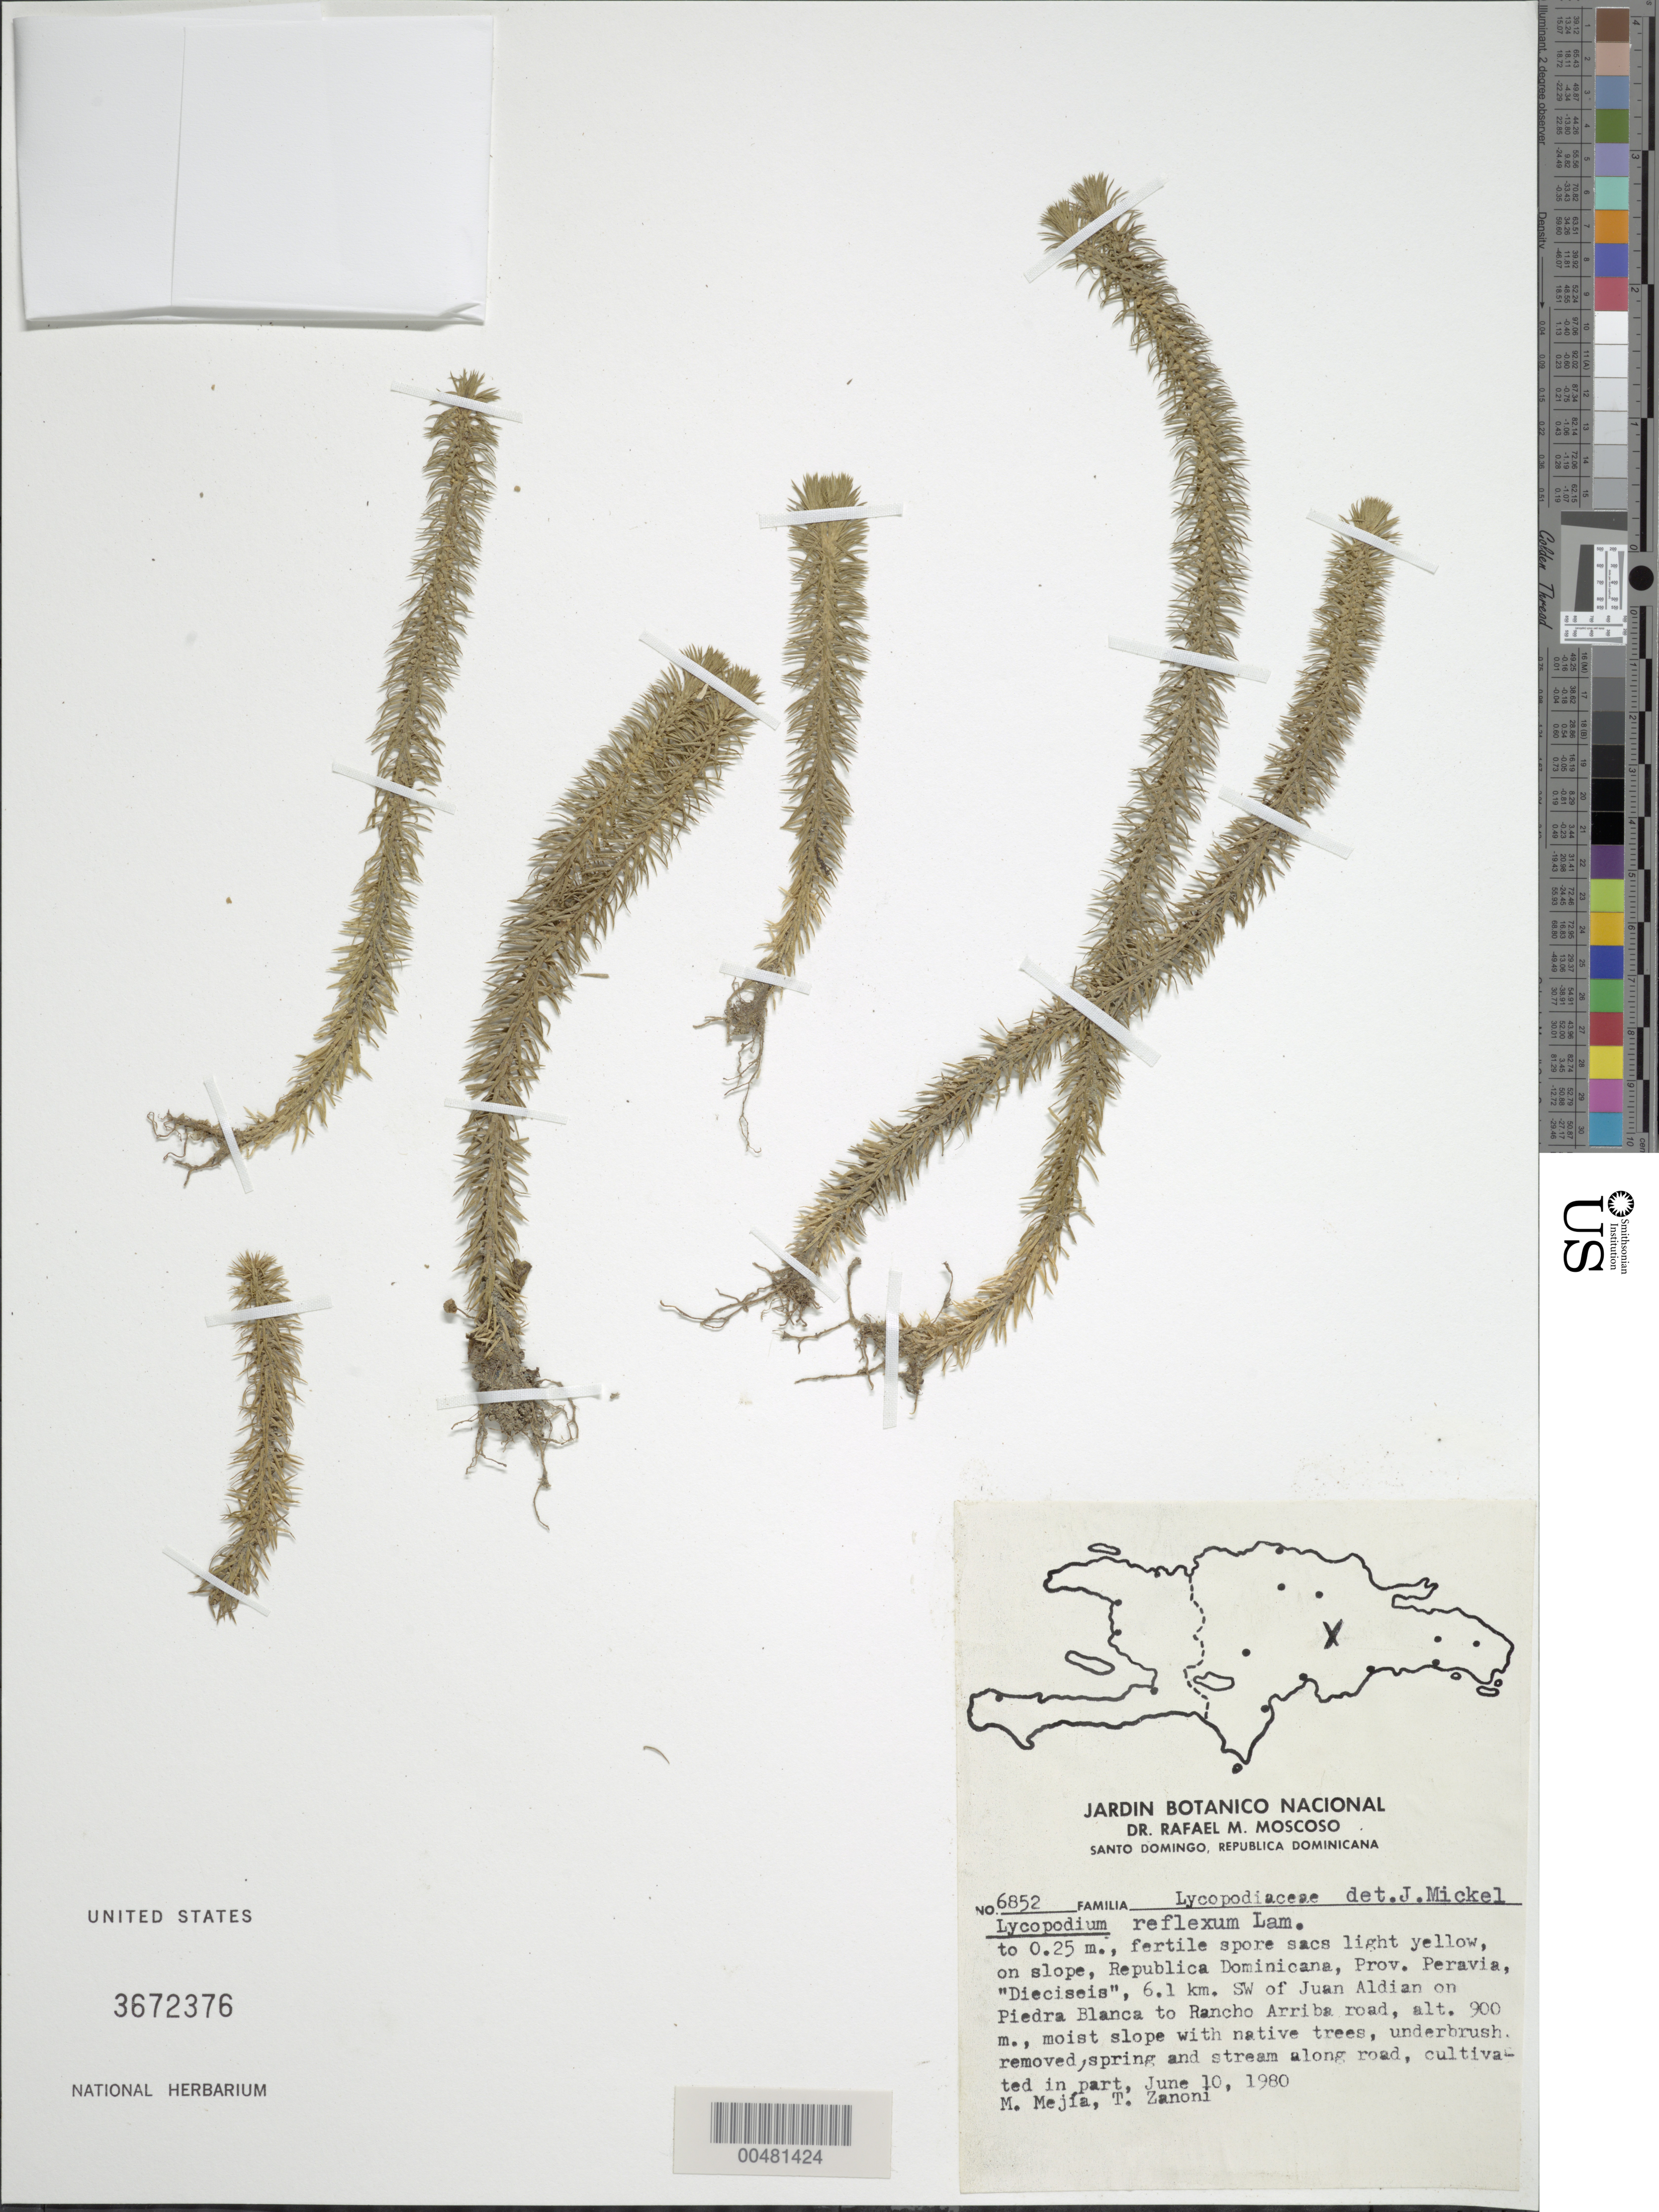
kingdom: Plantae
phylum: Tracheophyta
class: Lycopodiopsida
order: Lycopodiales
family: Lycopodiaceae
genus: Phlegmariurus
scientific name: Phlegmariurus reflexus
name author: (Lam.) B. Øllg.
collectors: M. Mejia & T. A. Zanoni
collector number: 6852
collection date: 1980-06-10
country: Dominican Republic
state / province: Peravia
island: Hispaniola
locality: "Dieciseis", 6.1 km SW of Juan Aldian on Pidera Blanca to Rancho Arriba Road.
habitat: On slope. Moist slope with native trees, underbrush removed, spring and stream along road, cultivated in part.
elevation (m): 900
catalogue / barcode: US 3672376